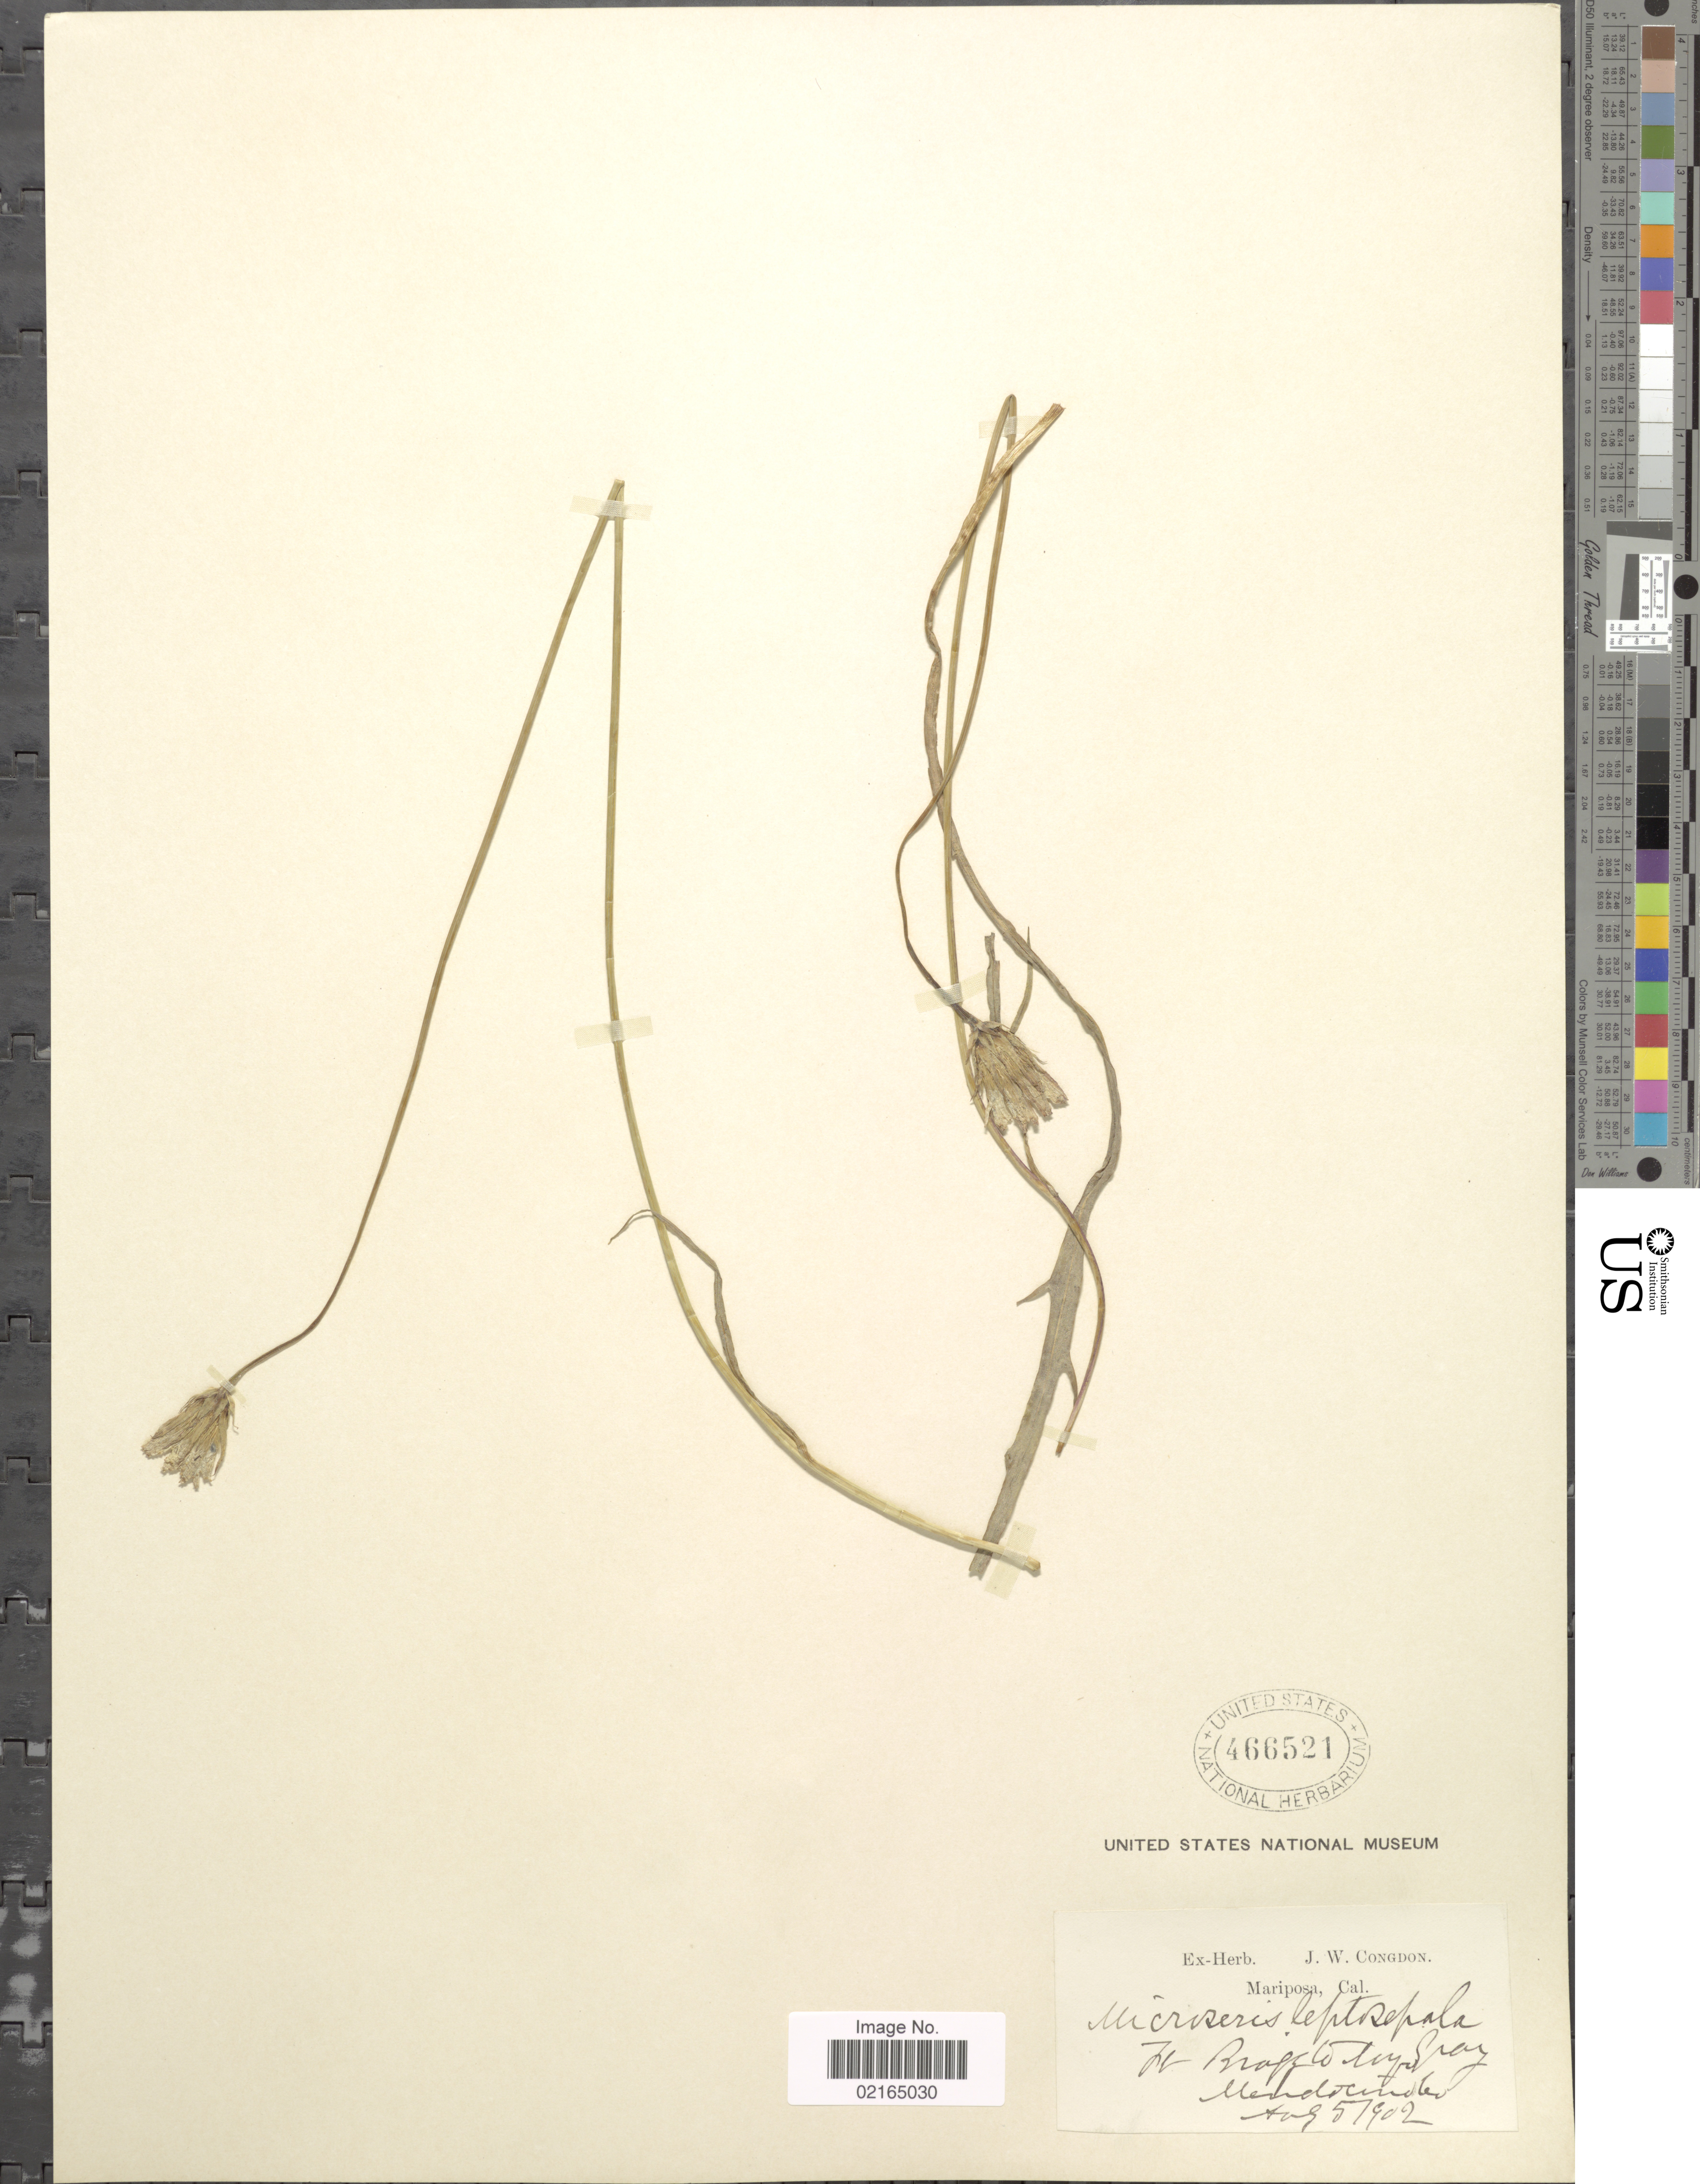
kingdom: Plantae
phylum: Tracheophyta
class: Magnoliopsida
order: Asterales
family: Asteraceae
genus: Microseris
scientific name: Microseris laciniata subsp. leptosepala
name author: (Nutt.) K.L. Chambers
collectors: ex herb. J. W. Congdon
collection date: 1902-08-05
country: United States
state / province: California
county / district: Mendocino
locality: Mariposa, Bragg Co, Mendocino Co.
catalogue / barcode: US 466521